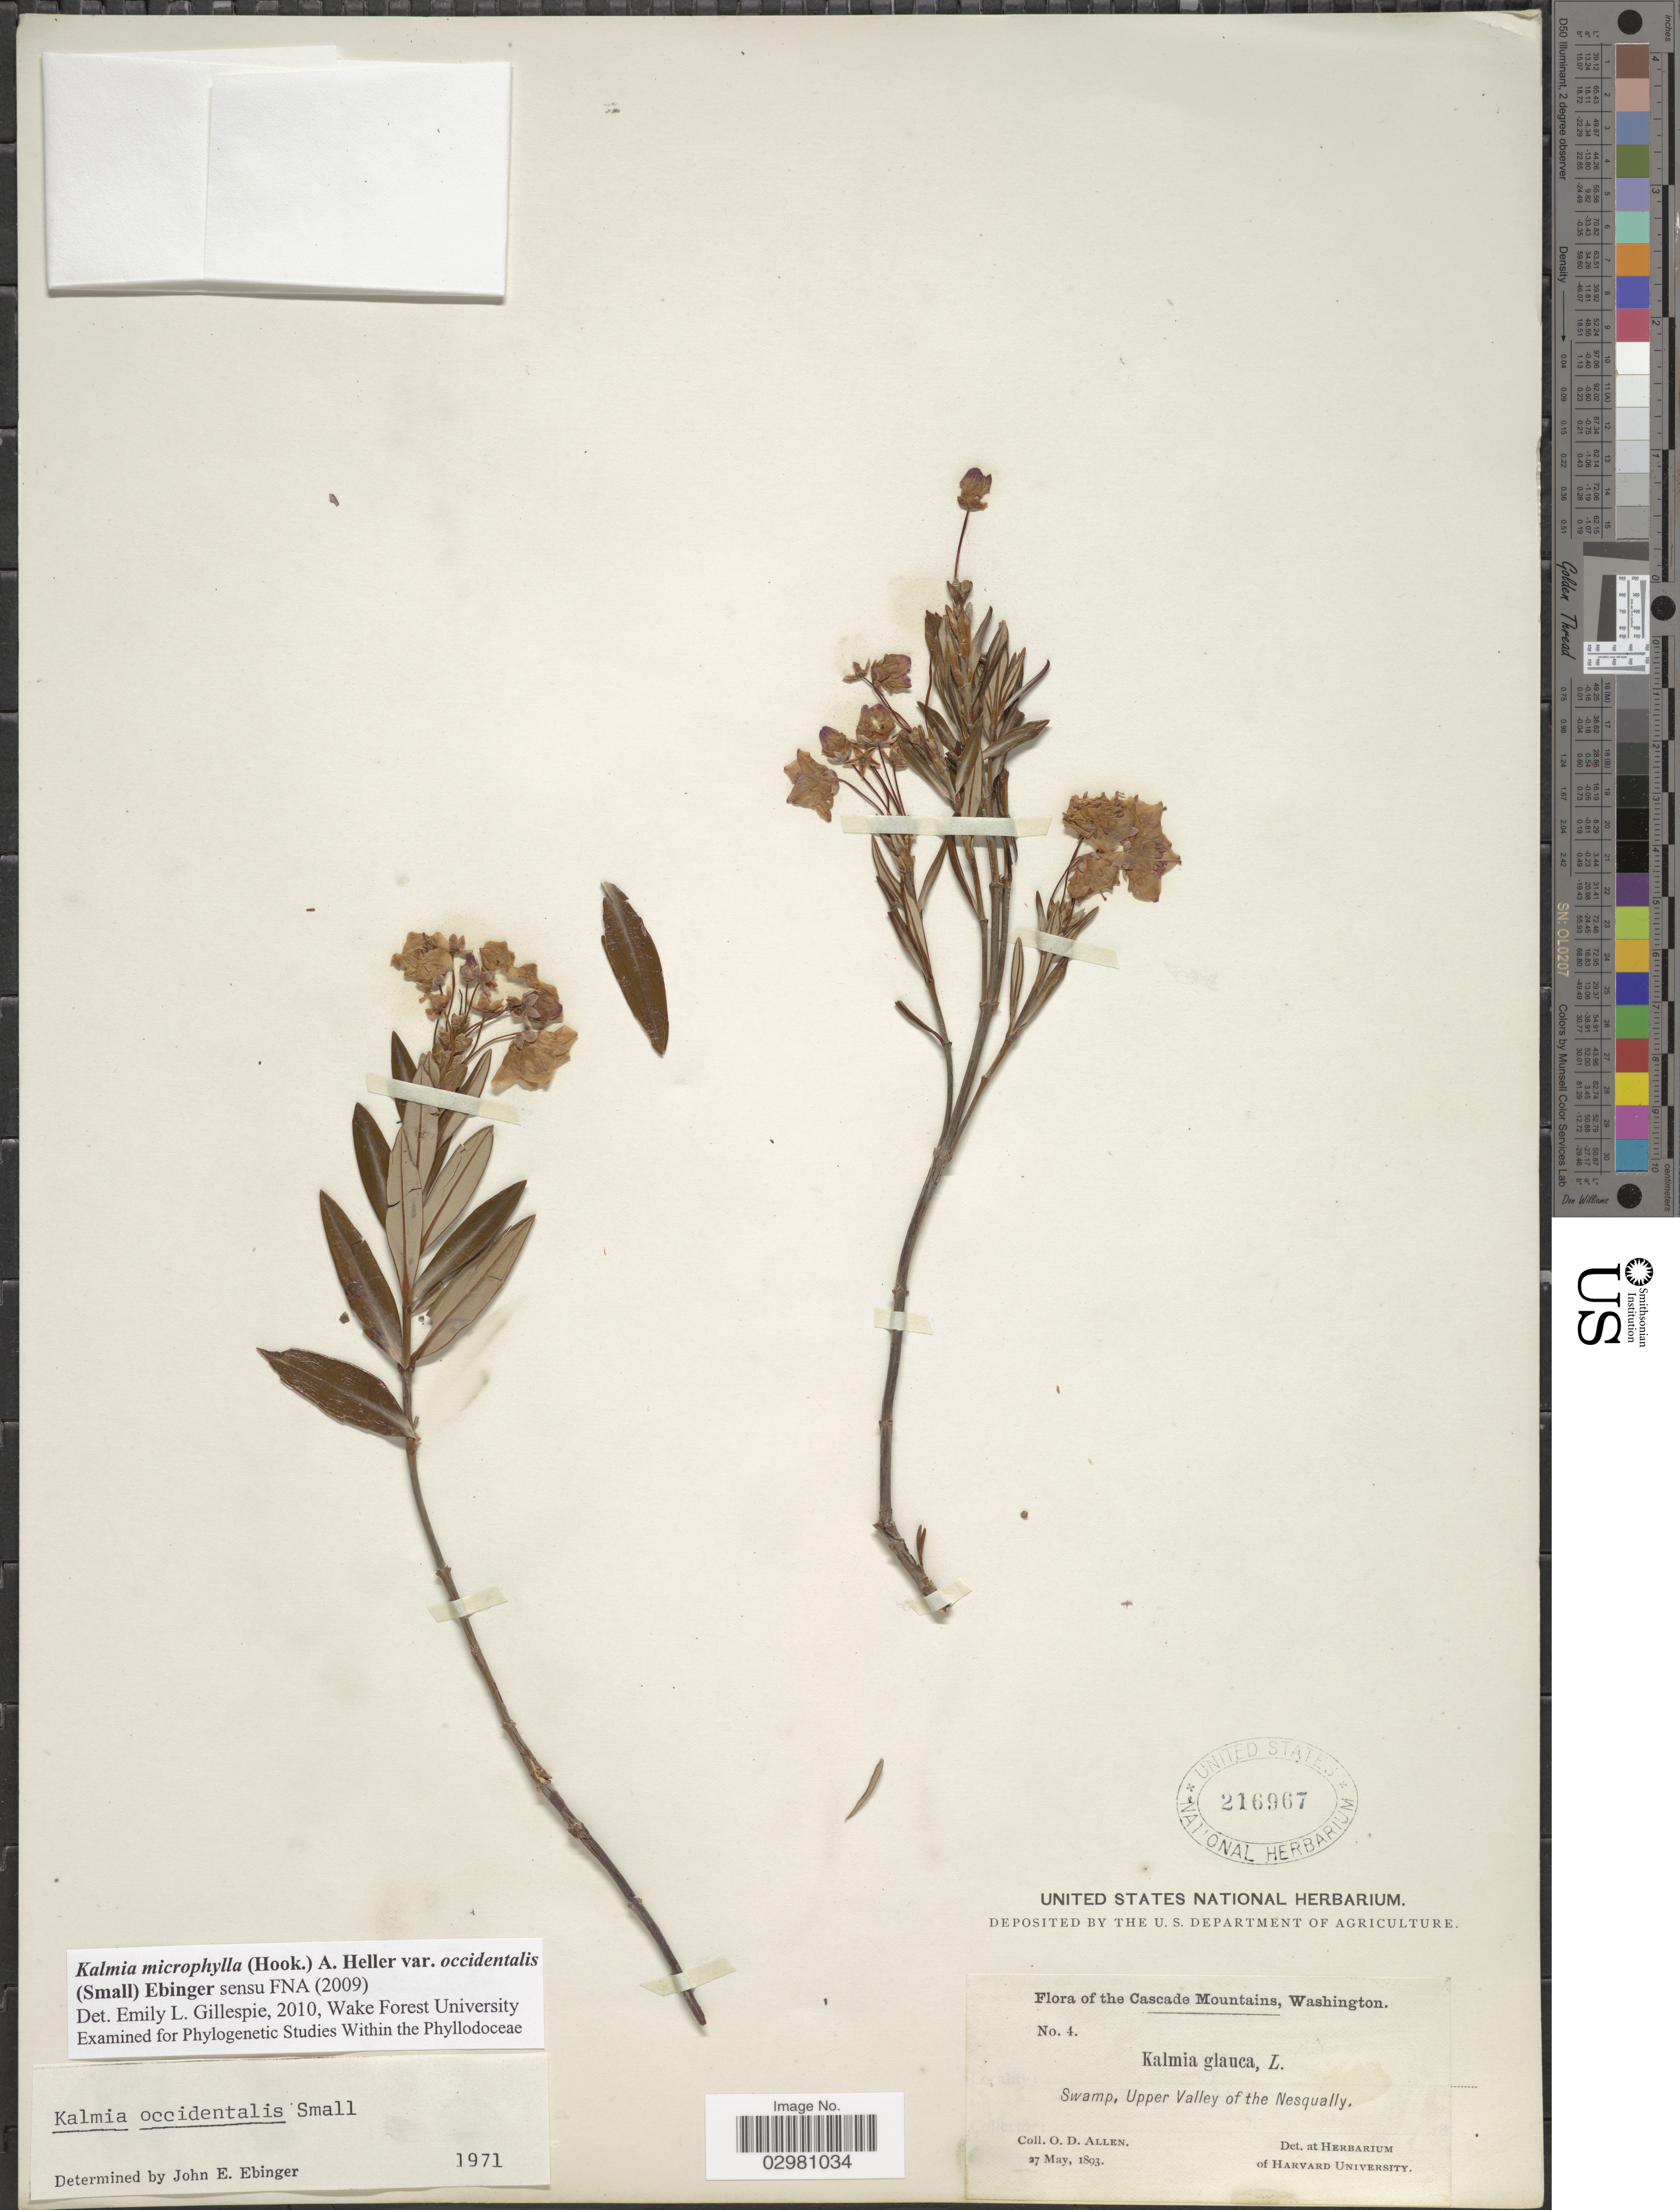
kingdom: Plantae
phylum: Tracheophyta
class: Magnoliopsida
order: Ericales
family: Ericaceae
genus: Kalmia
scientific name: Kalmia microphylla var. occidentalis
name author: (Small) Ebinger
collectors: O. D. Allen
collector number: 4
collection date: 1893-05-27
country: United States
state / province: Washington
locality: Cascade Mountains. Swamp, Upper Valley of the Nesqually.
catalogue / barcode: US 216967